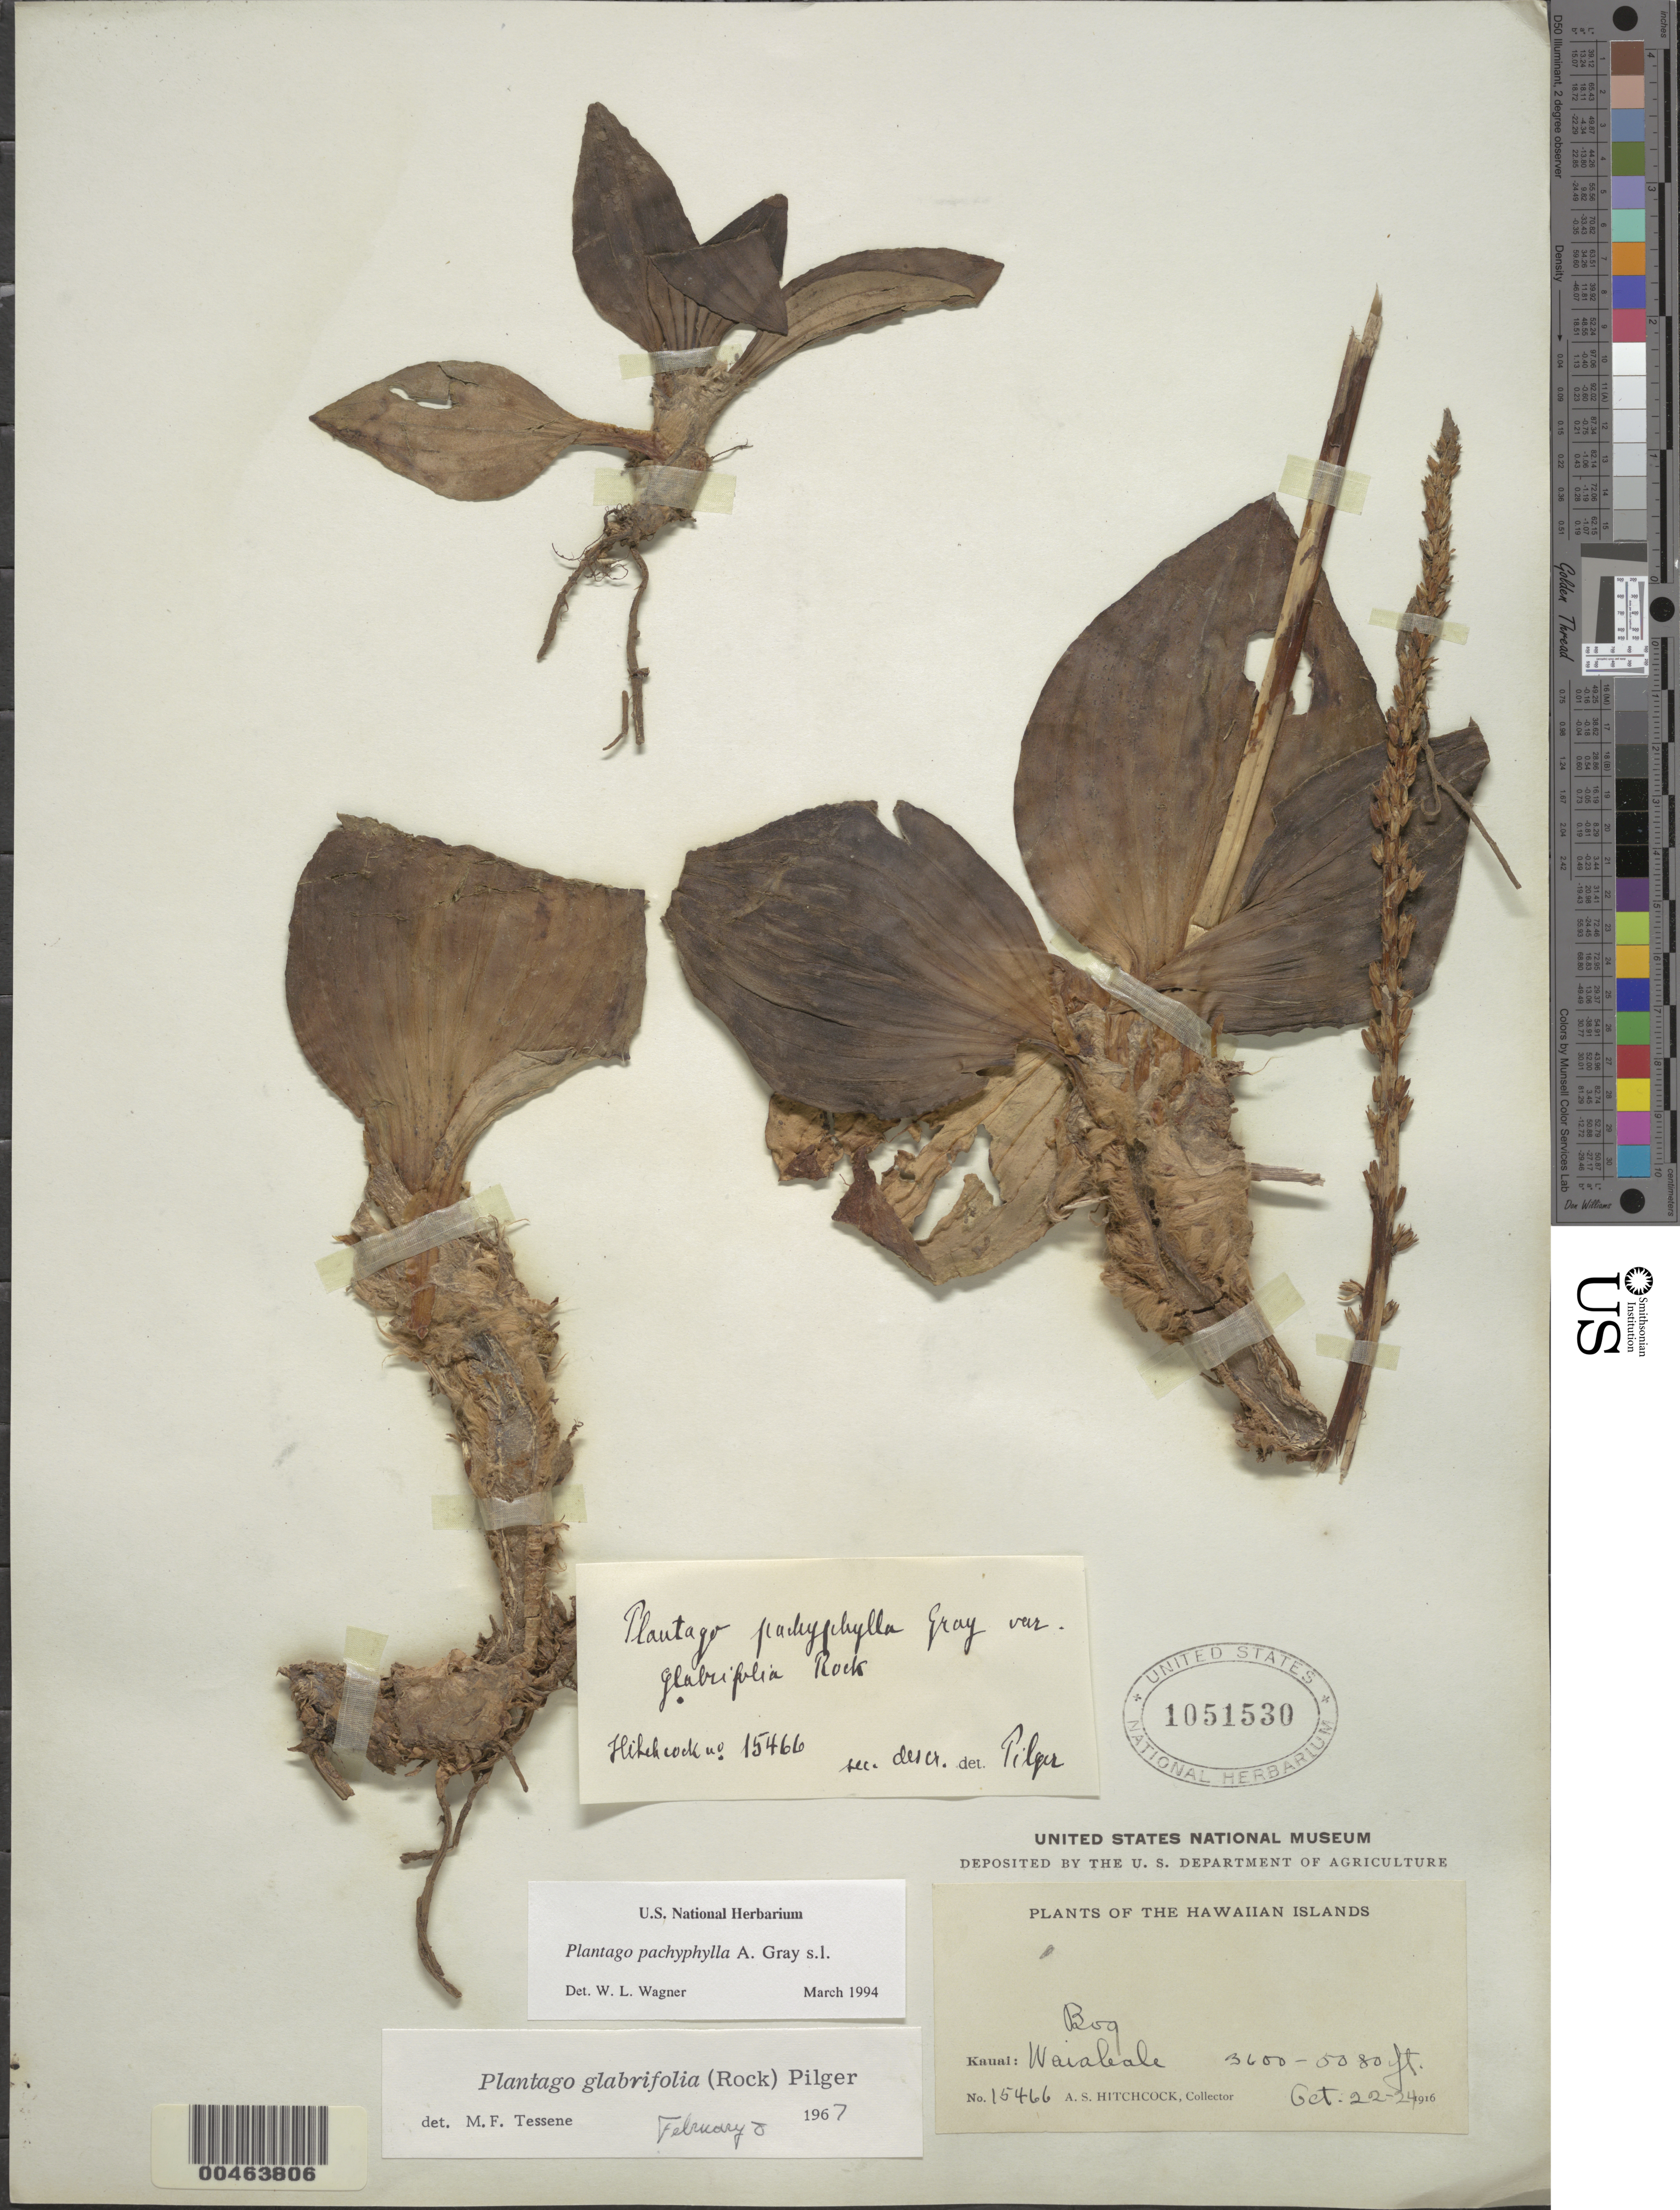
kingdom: Plantae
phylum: Tracheophyta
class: Magnoliopsida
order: Lamiales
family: Plantaginaceae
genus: Plantago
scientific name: Plantago pachyphylla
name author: A. Gray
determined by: Wagner, W. L., (BOT), Smithsonian Institution - National Museum of Natural History (UNITED STATES)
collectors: A. S. Hitchcock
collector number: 15466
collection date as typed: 22 Oct 1916 to 24 Oct 1916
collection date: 1916-10-22/1916-10-24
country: United States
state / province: Hawaii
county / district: Kauai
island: Kaua'i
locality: Waialeale, bog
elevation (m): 1097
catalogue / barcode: US 1051530